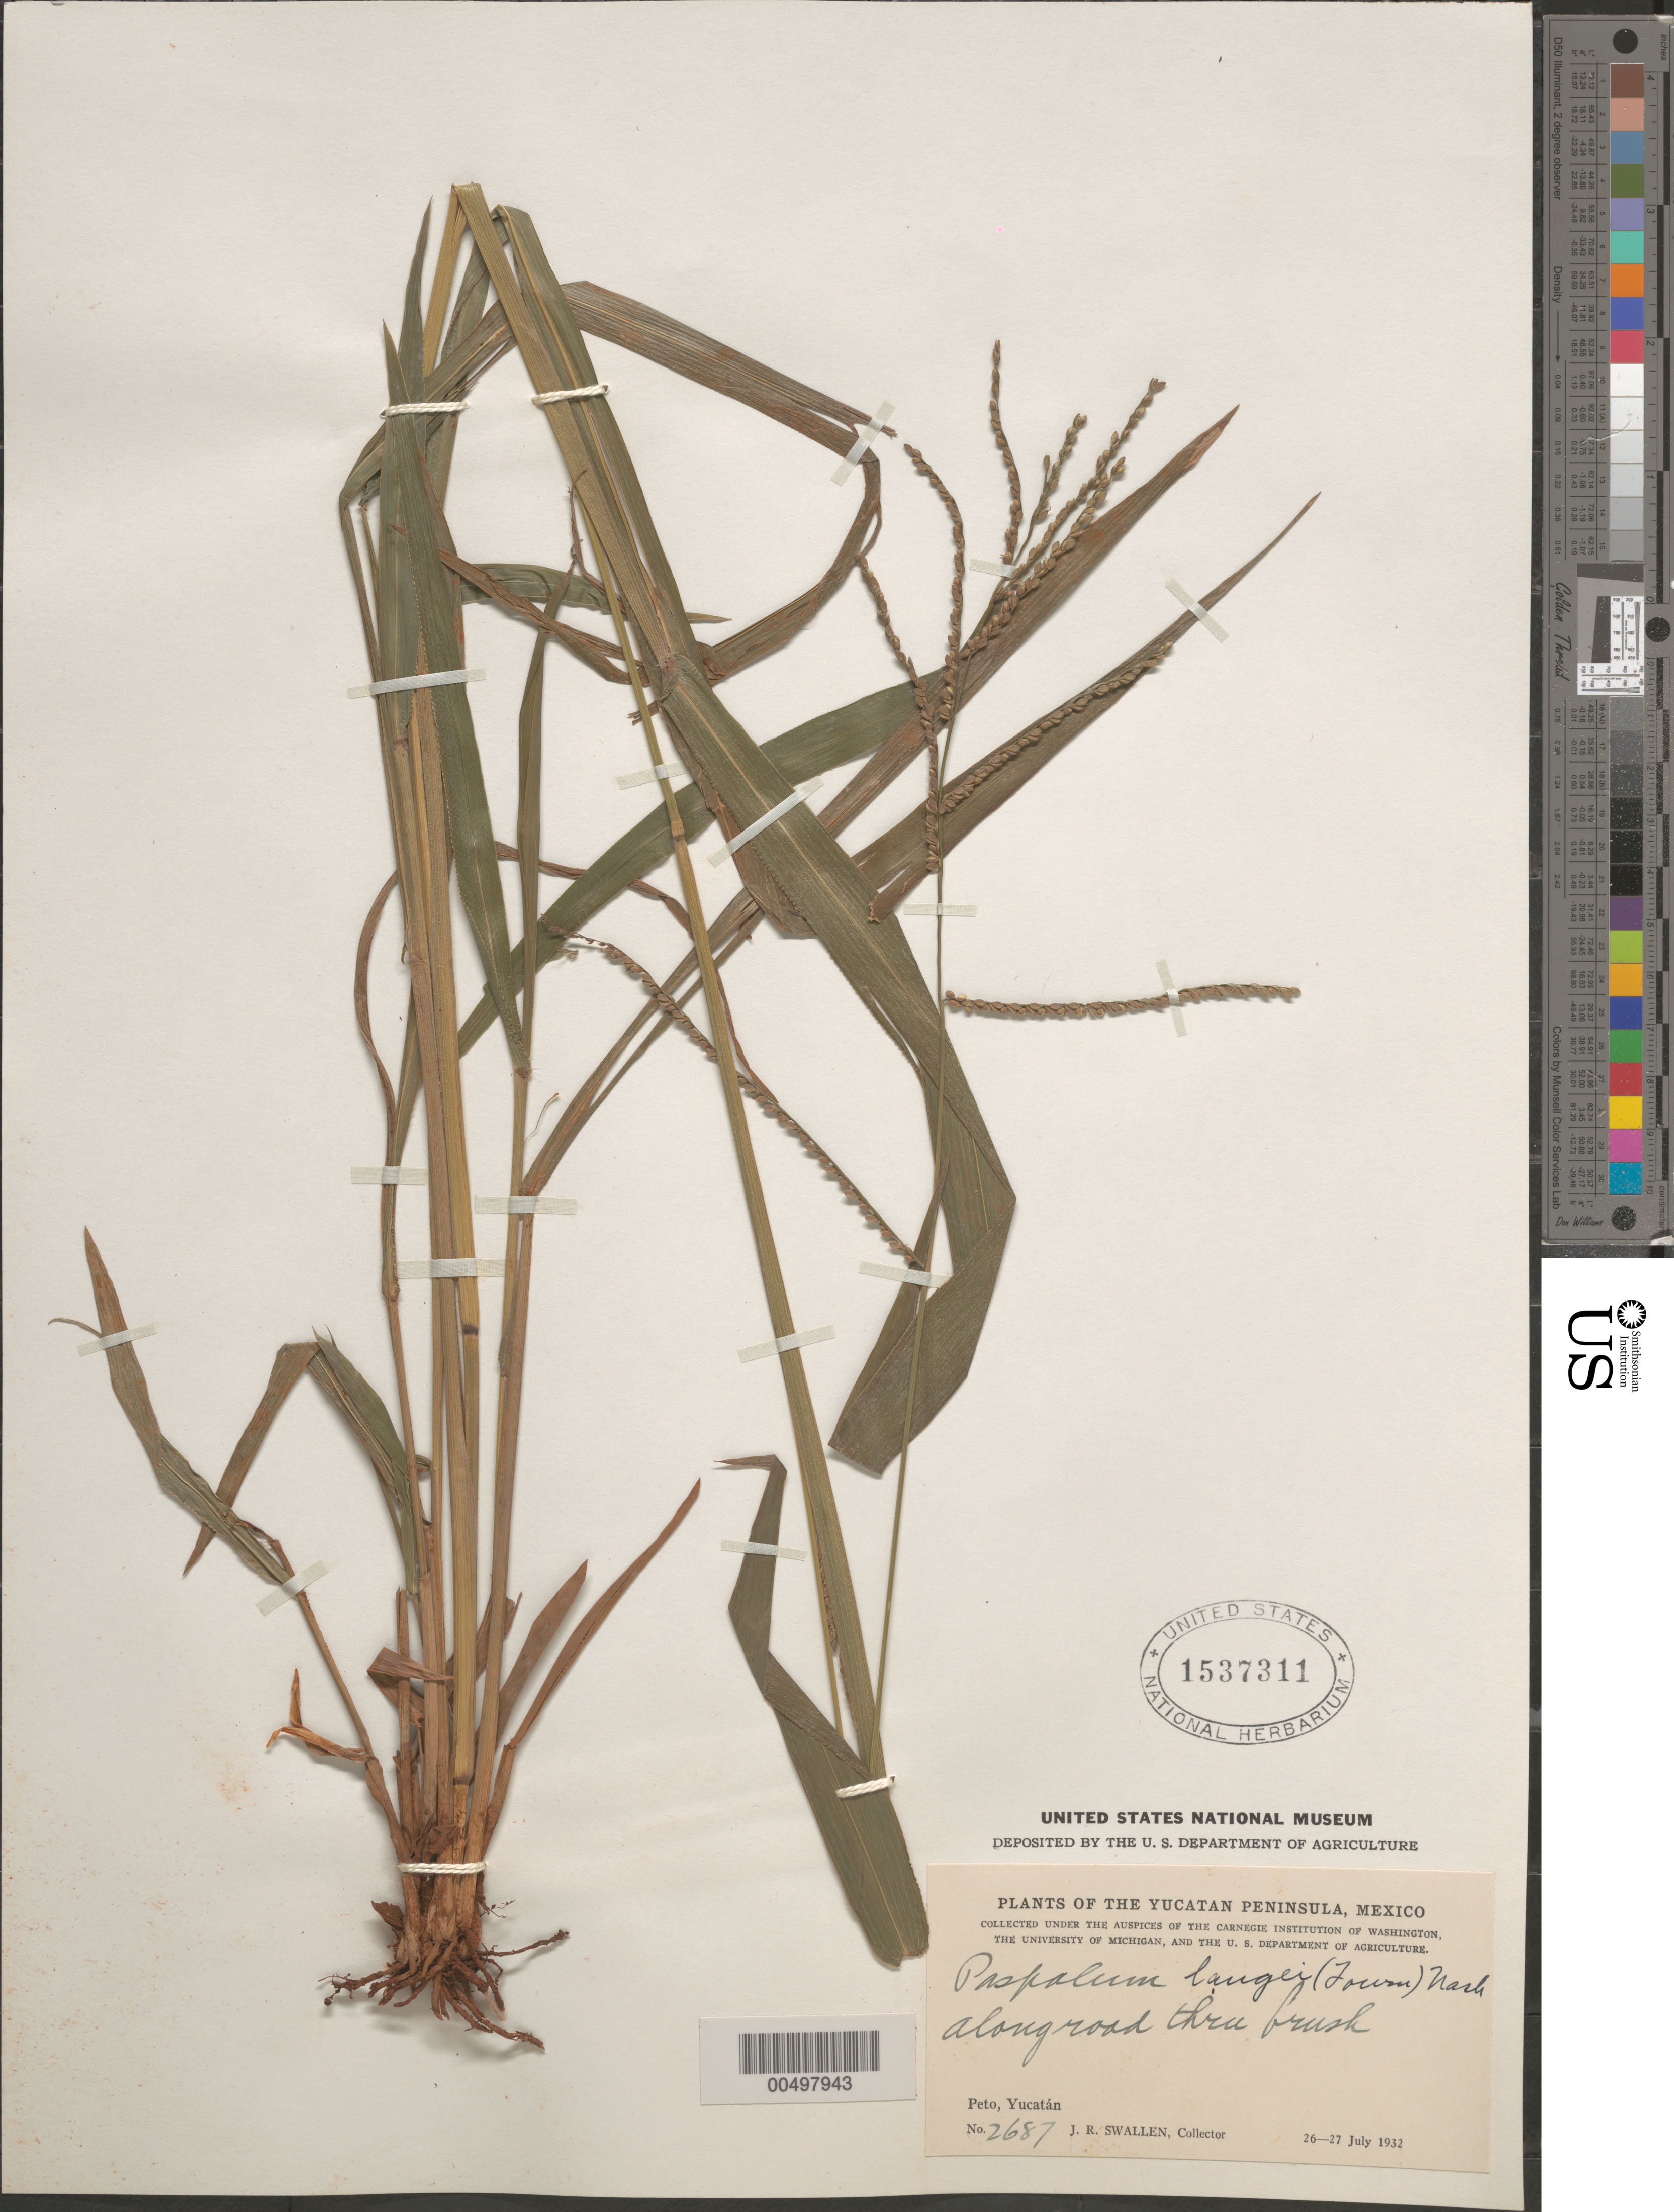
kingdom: Plantae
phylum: Tracheophyta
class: Liliopsida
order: Poales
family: Poaceae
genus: Paspalum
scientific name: Paspalum langei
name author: (E. Fourn.) Nash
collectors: J. R. Swallen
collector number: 2687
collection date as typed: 26 Jul 1932 to 27 Jul 1932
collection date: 1932-07-26/1932-07-27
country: Mexico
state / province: Yucatan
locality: Yucatan Peninsula, Peto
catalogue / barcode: US 1537311